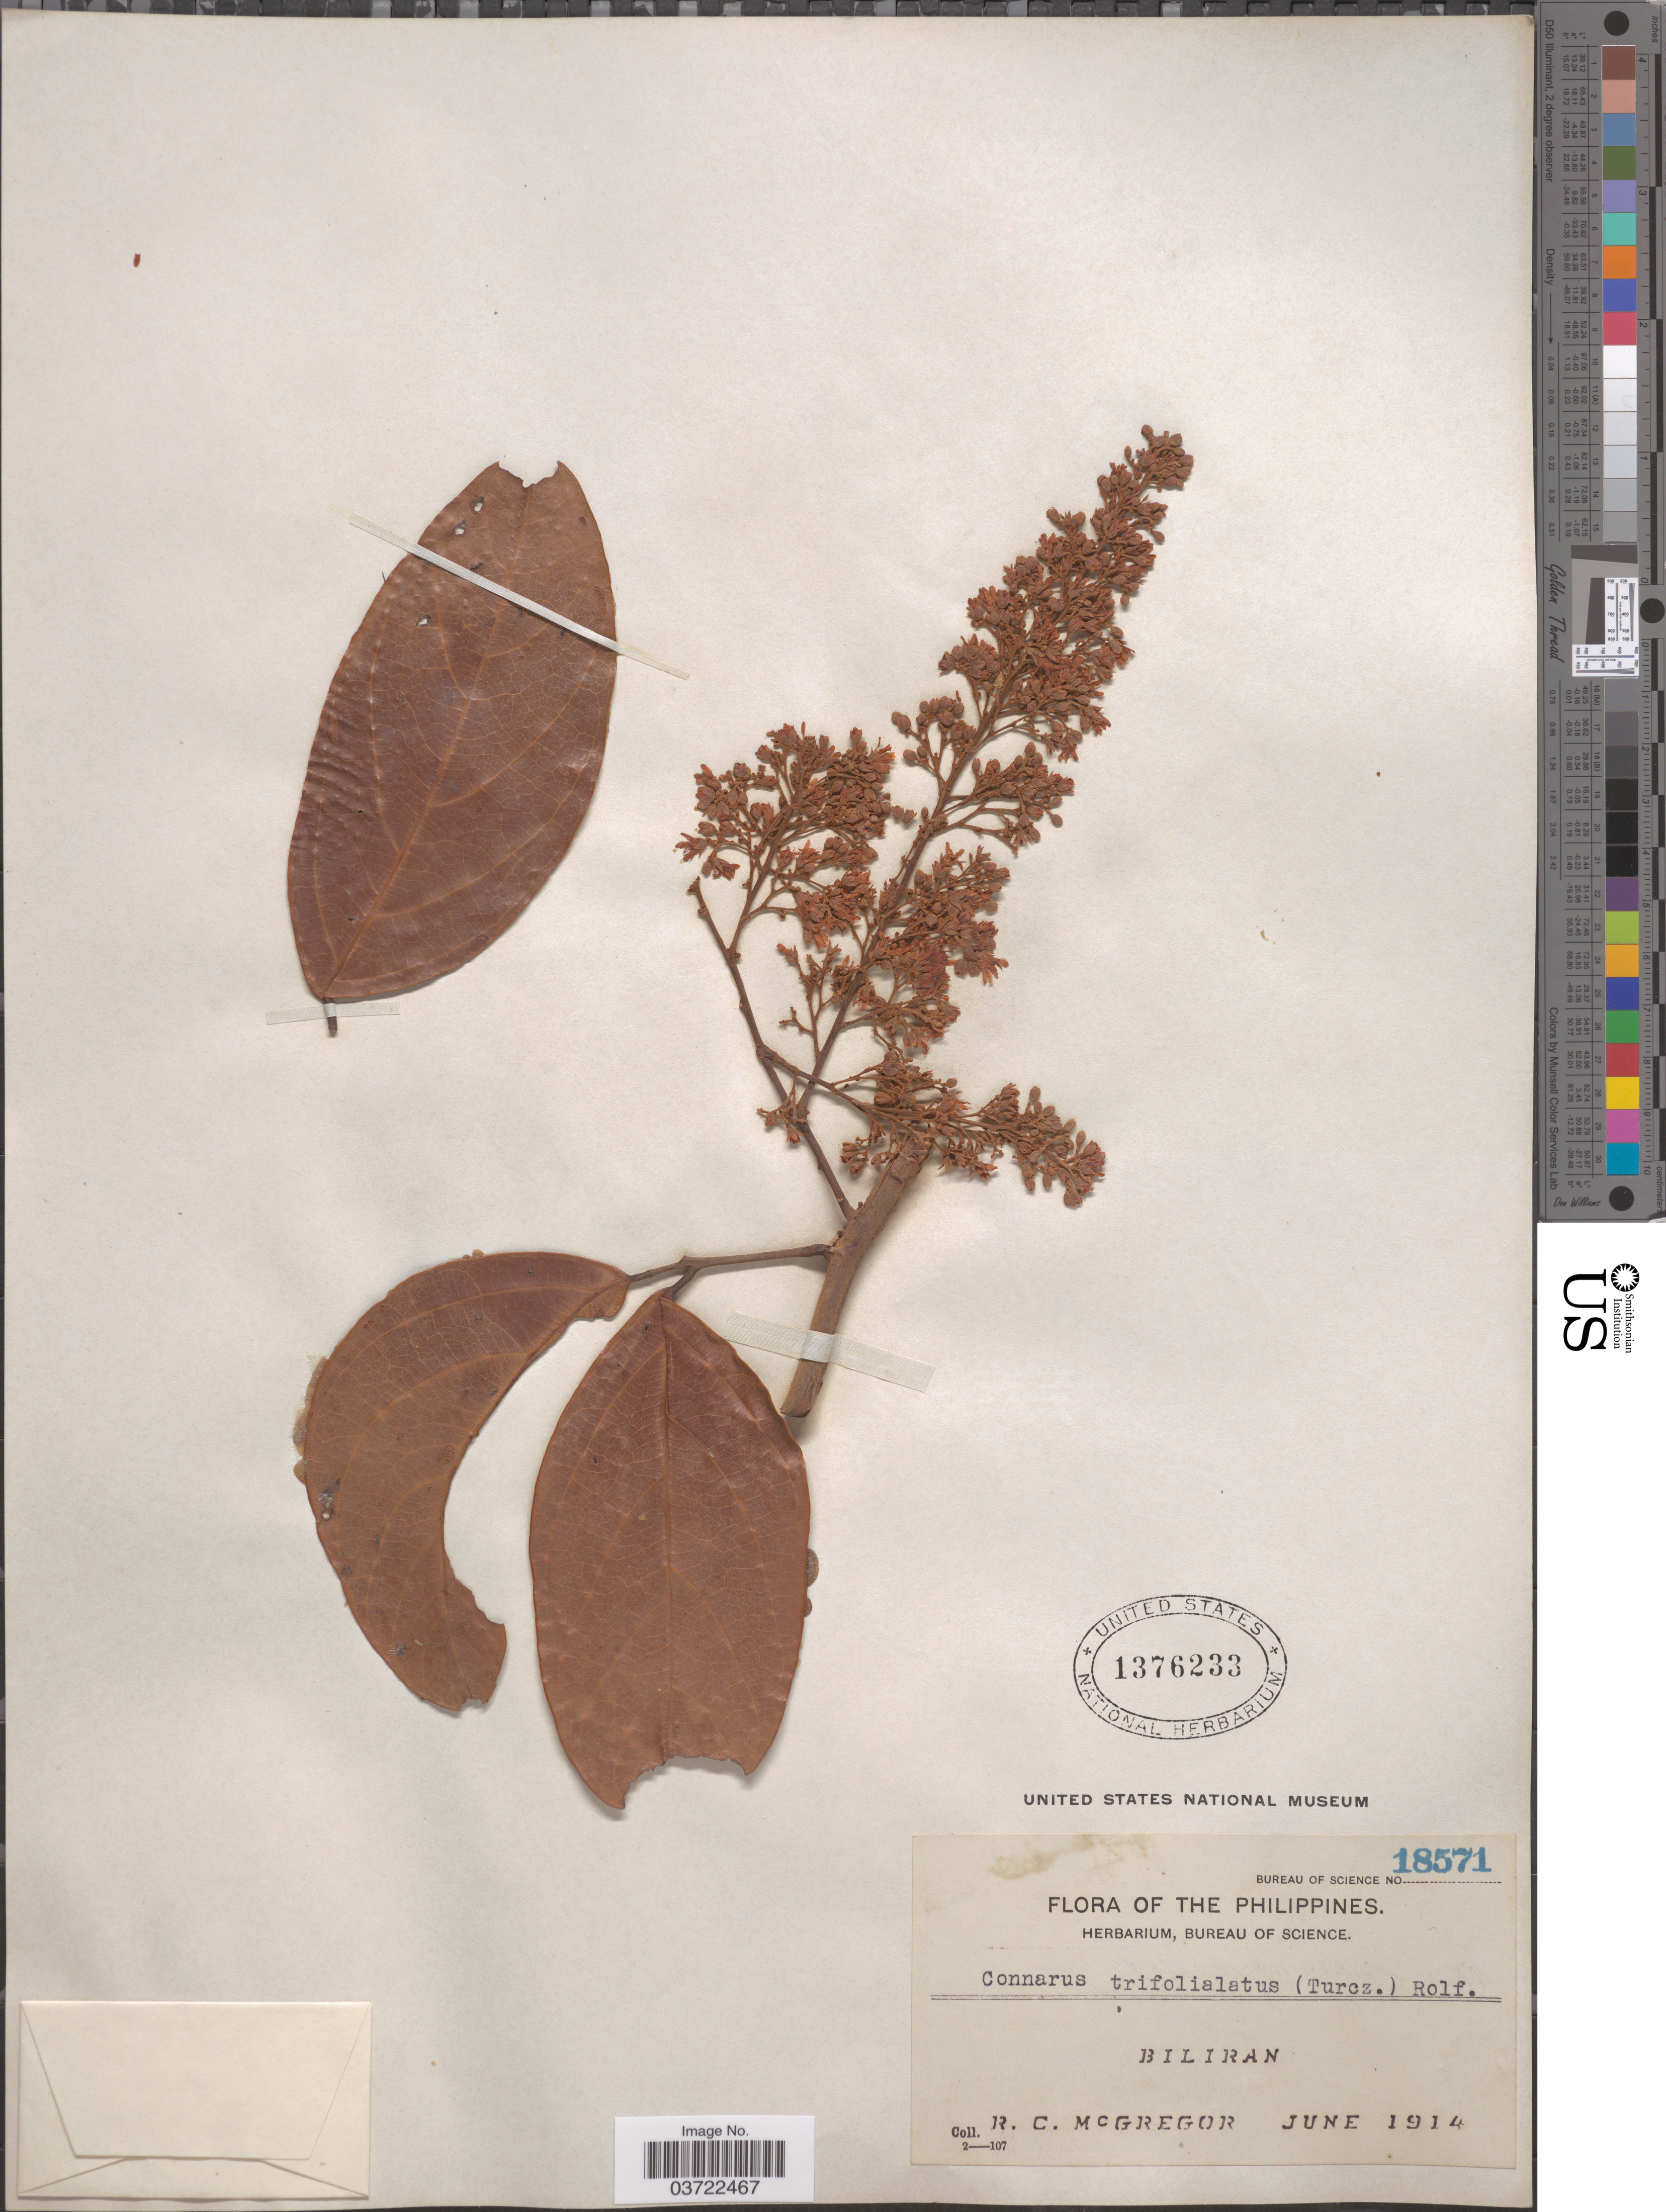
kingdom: Plantae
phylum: Tracheophyta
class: Magnoliopsida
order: Oxalidales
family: Connaraceae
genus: Connarus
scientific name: Connarus trifoliolatus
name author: Rolfe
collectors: R. C. McGregor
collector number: Bureau of Science 18571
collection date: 1914-06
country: Philippines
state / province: Eastern Visayas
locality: Biliran.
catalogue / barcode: US 1376233